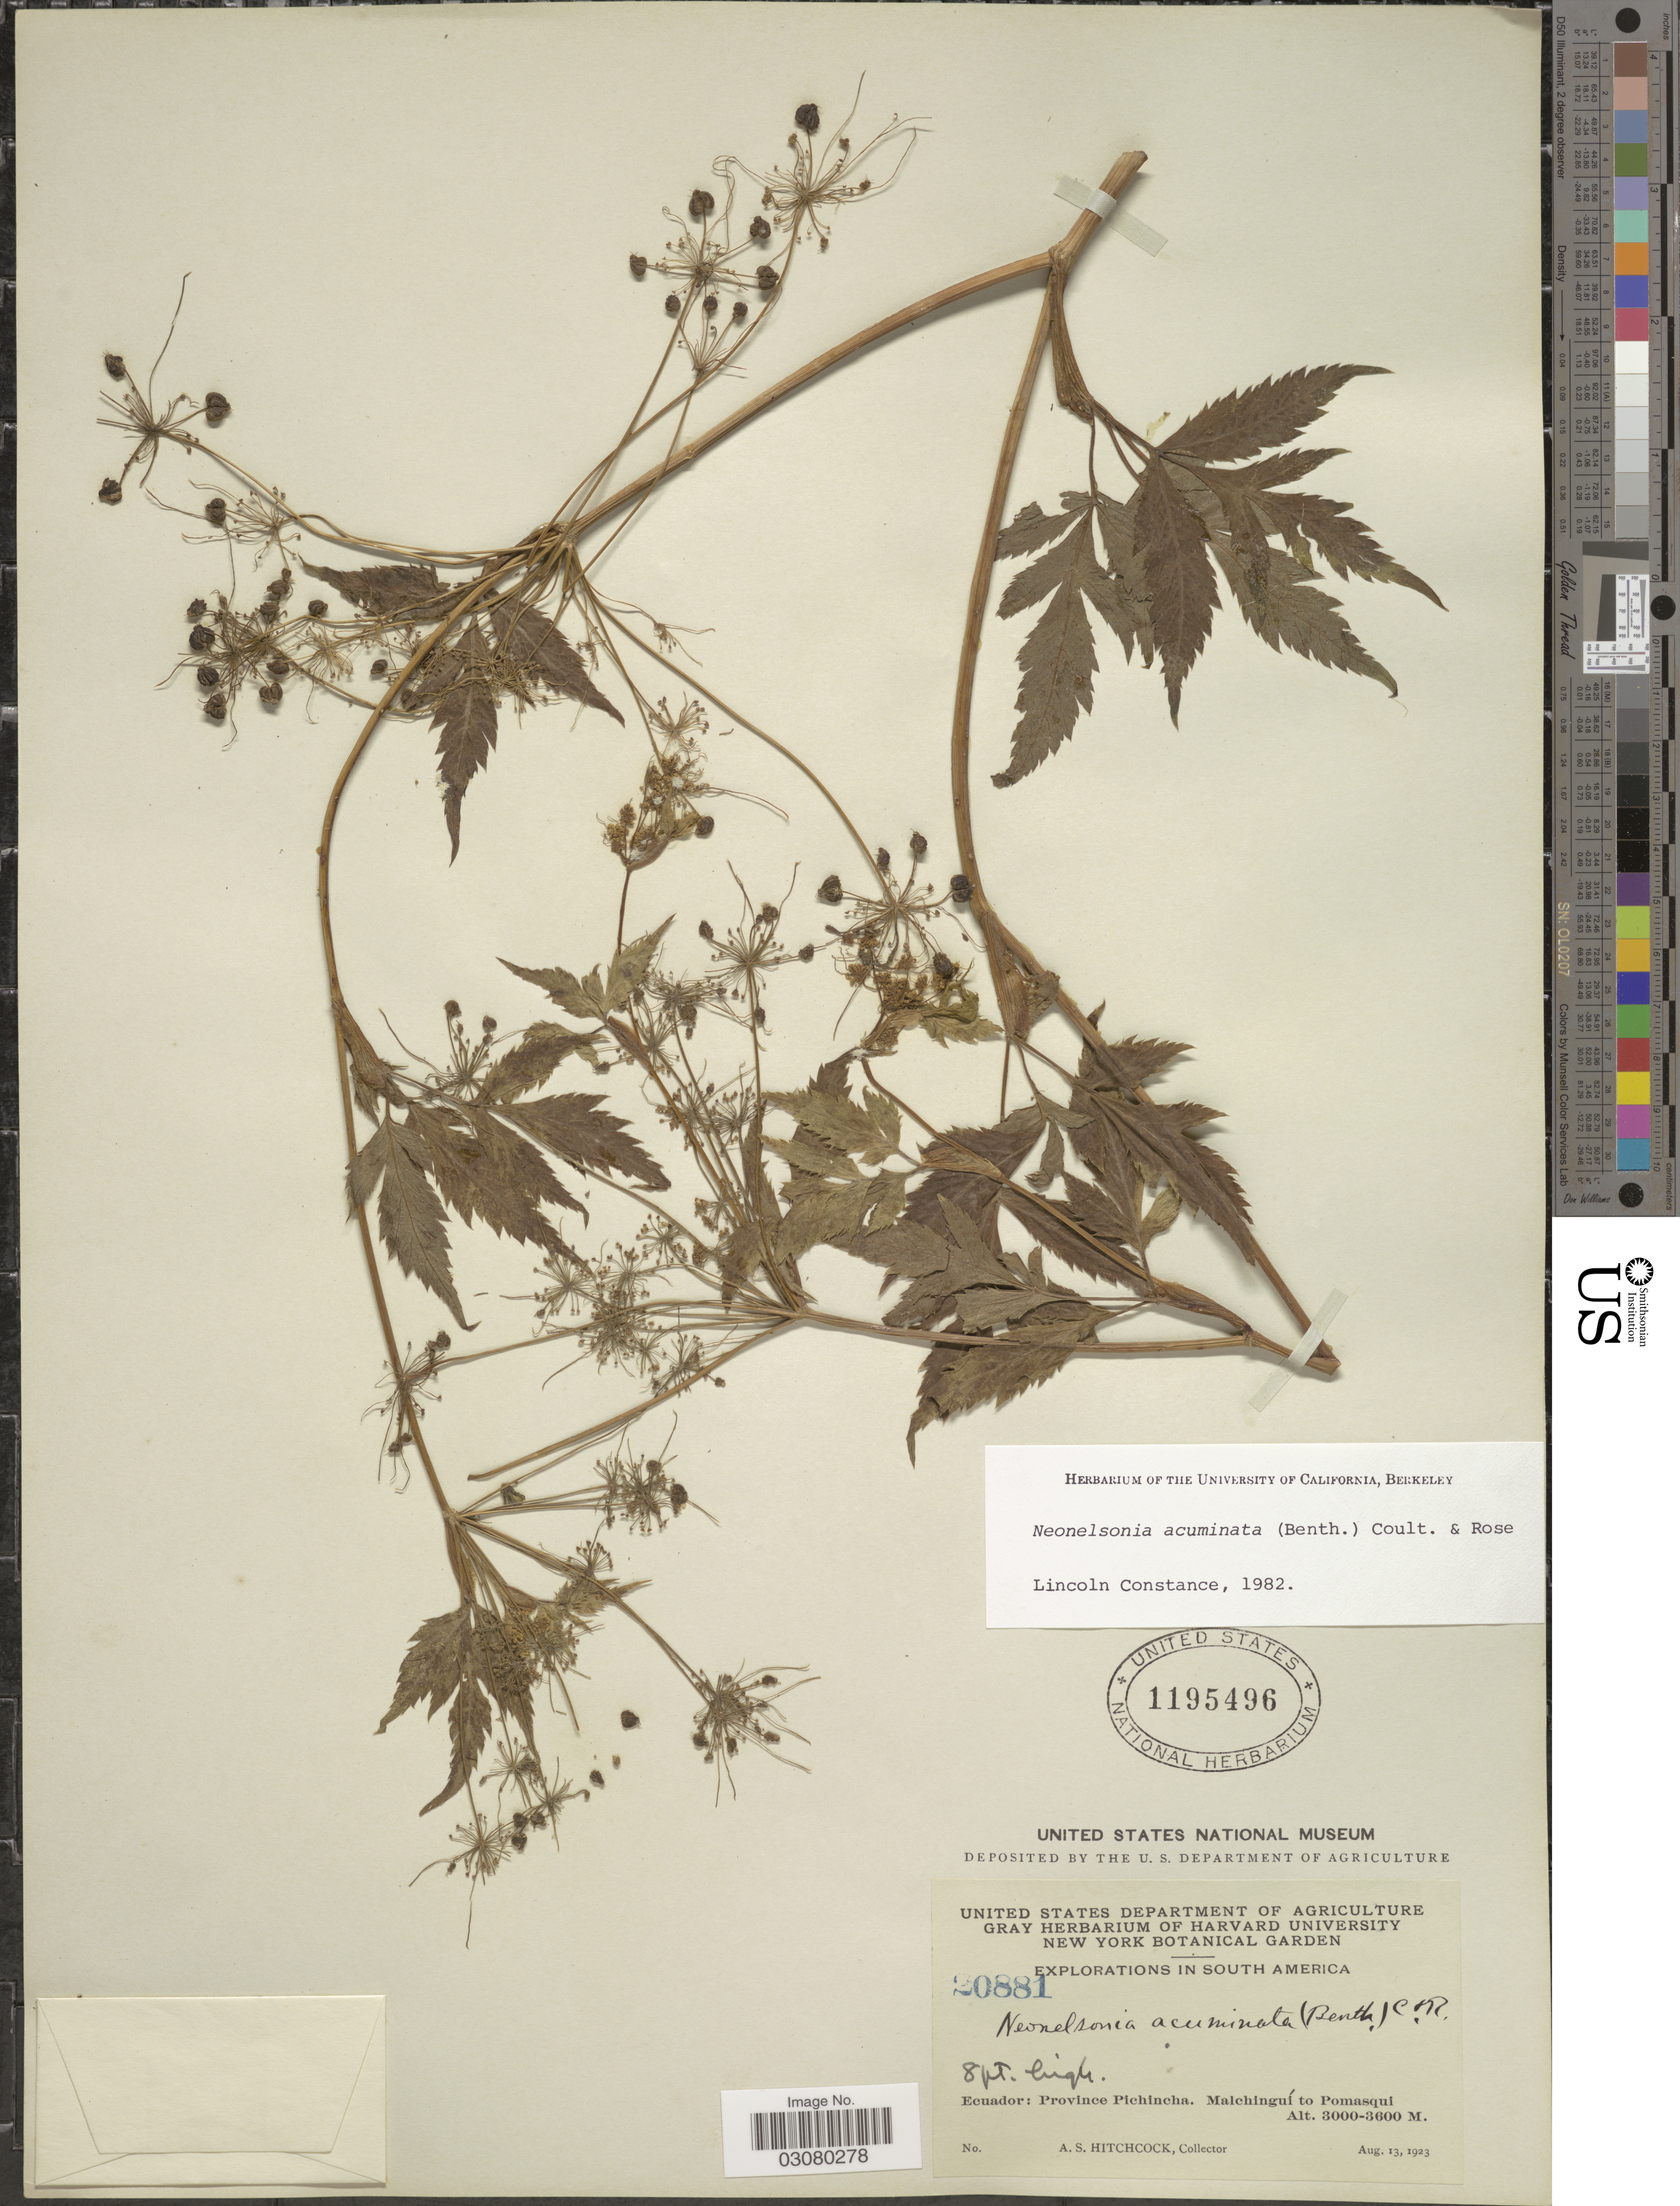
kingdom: Plantae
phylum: Tracheophyta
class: Magnoliopsida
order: Apiales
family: Apiaceae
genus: Neonelsonia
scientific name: Neonelsonia acuminata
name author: (Benth.) J.M. Coult. & Rose ex Drude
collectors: A. S. Hitchcock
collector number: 20881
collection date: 1923-08-13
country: Ecuador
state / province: Pichincha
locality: Malchinguí to Pomasqui.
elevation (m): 3000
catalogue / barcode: US 1195496